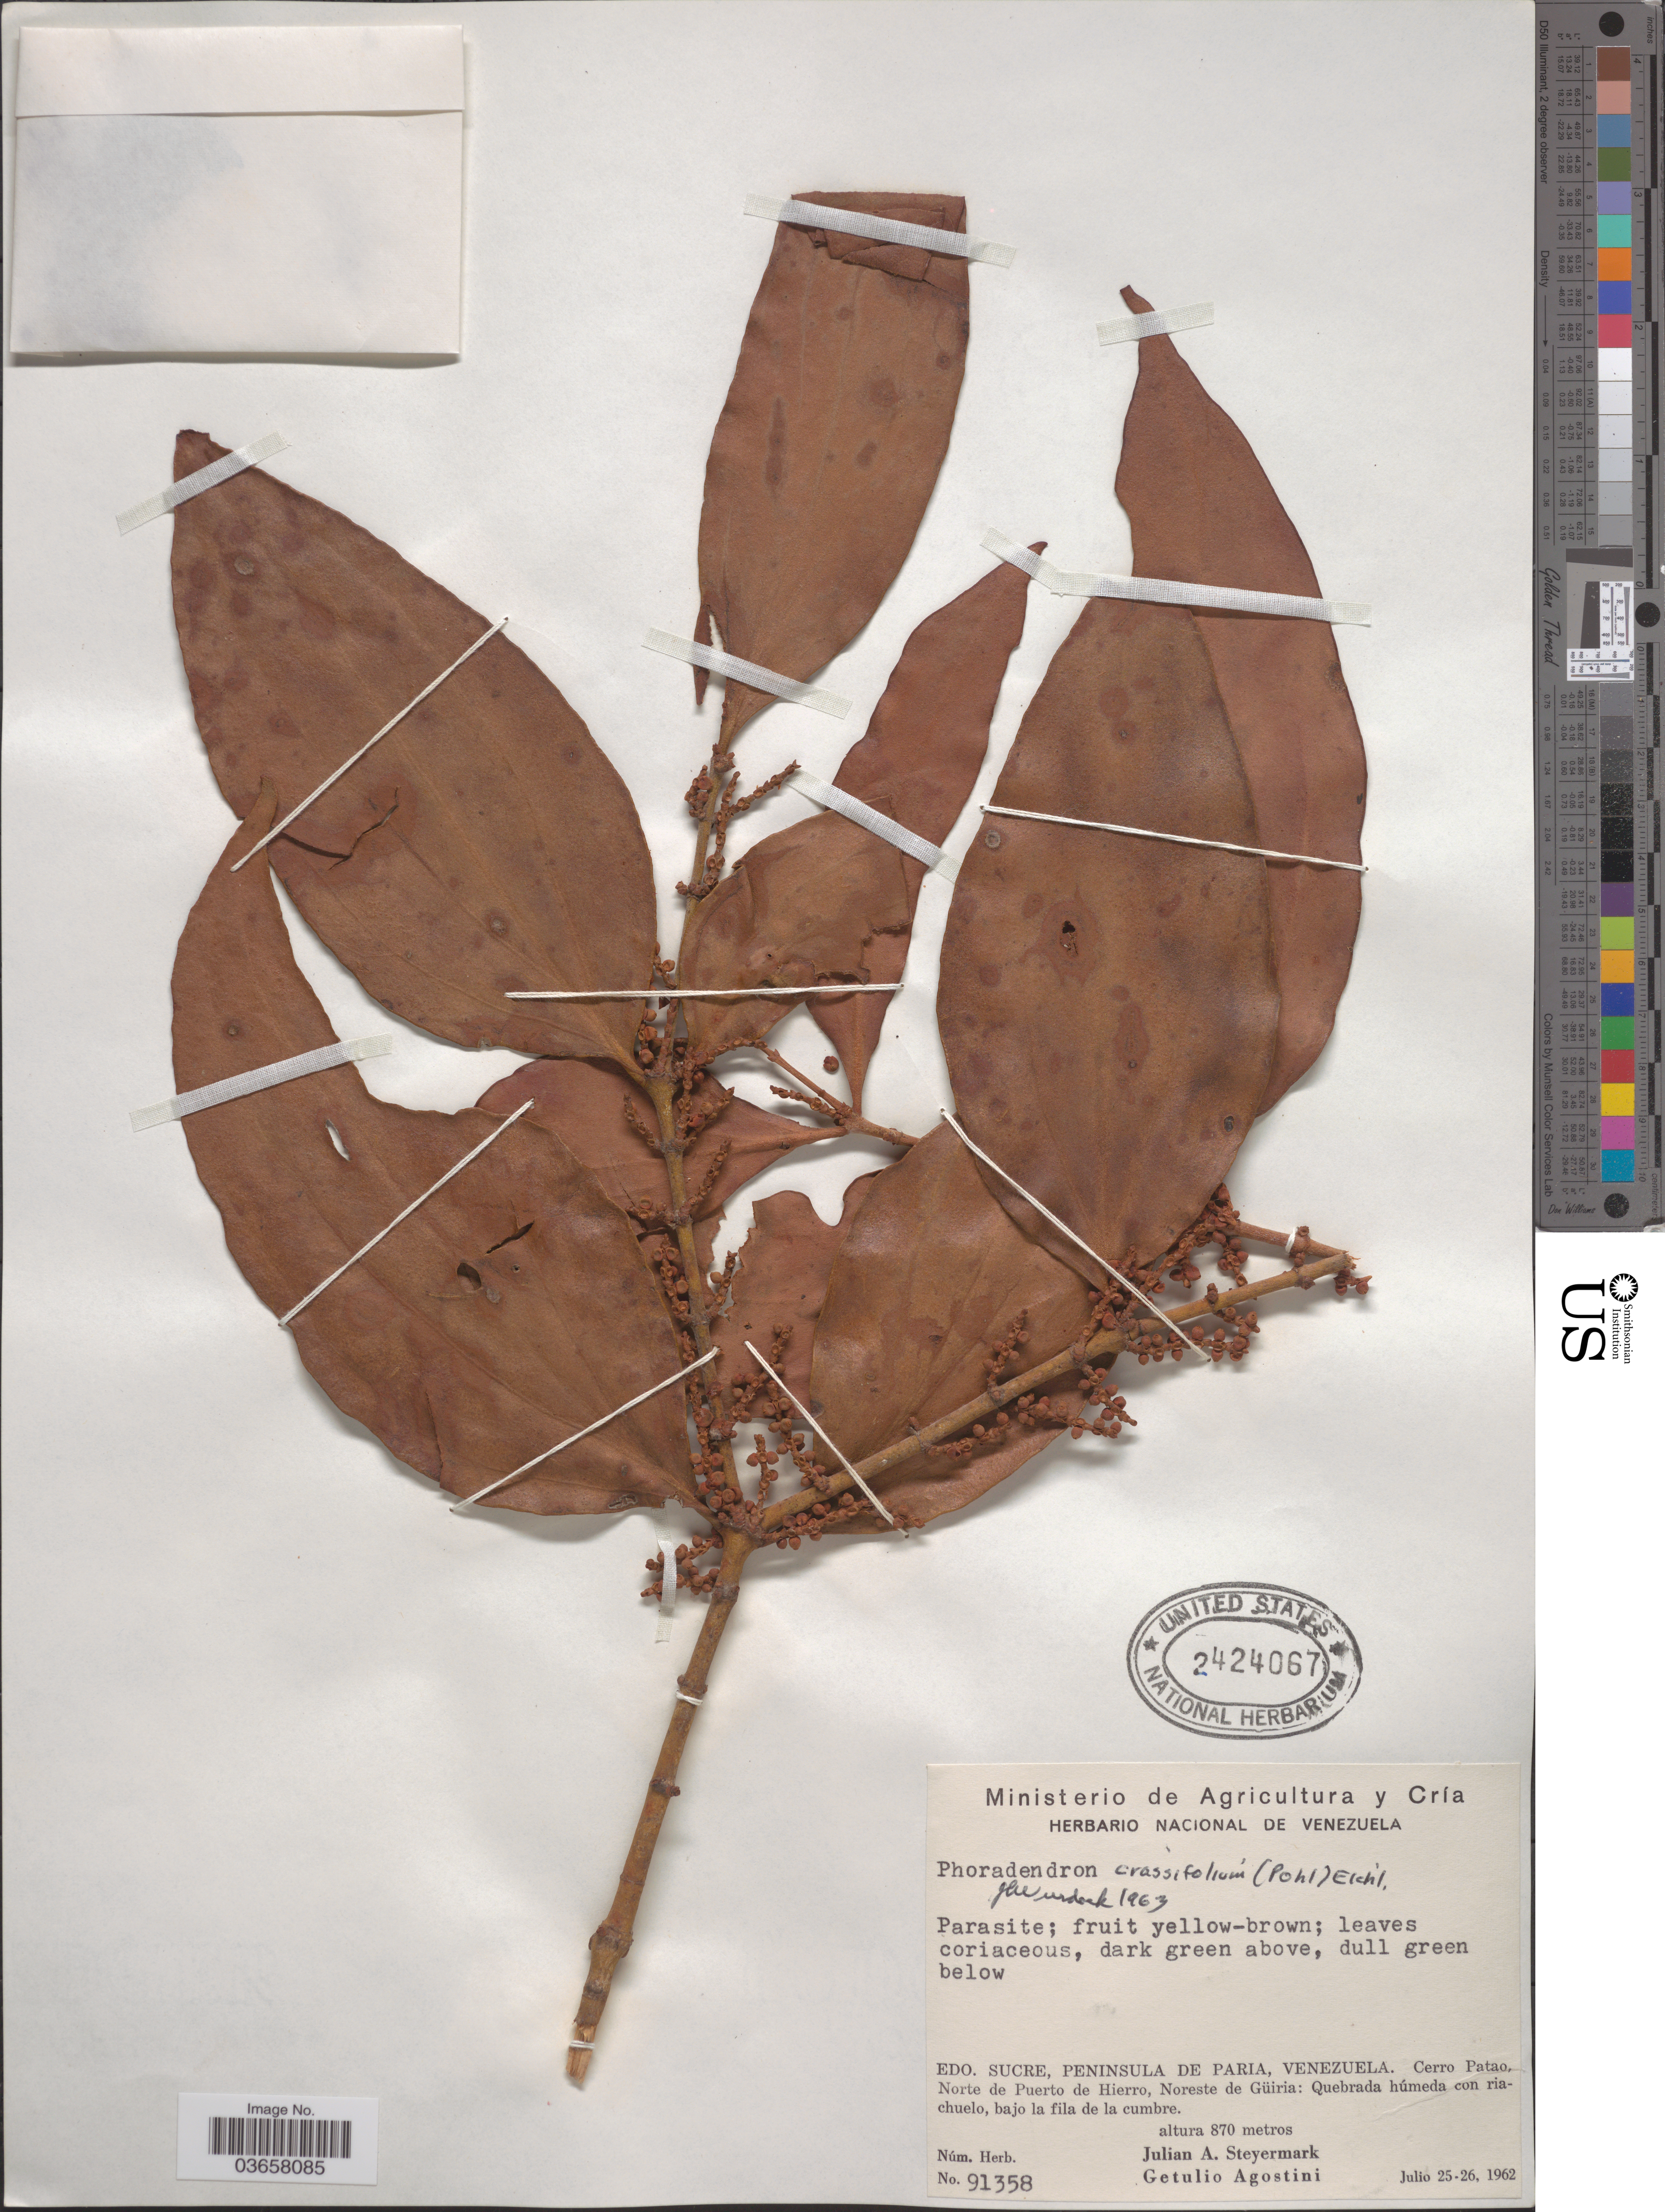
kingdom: Plantae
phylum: Tracheophyta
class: Magnoliopsida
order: Santalales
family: Viscaceae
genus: Phoradendron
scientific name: Phoradendron crassifolium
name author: (Pohl ex DC.) Eichler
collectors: J. Steyermark & G. Agostini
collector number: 91358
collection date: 1962-07-25/1962-07-26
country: Venezuela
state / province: Sucre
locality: Peninsula de Paria. Cerro Patao, Norte de Puerto de Hierro, Noreste de Güiria.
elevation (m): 870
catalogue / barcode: US 2424067